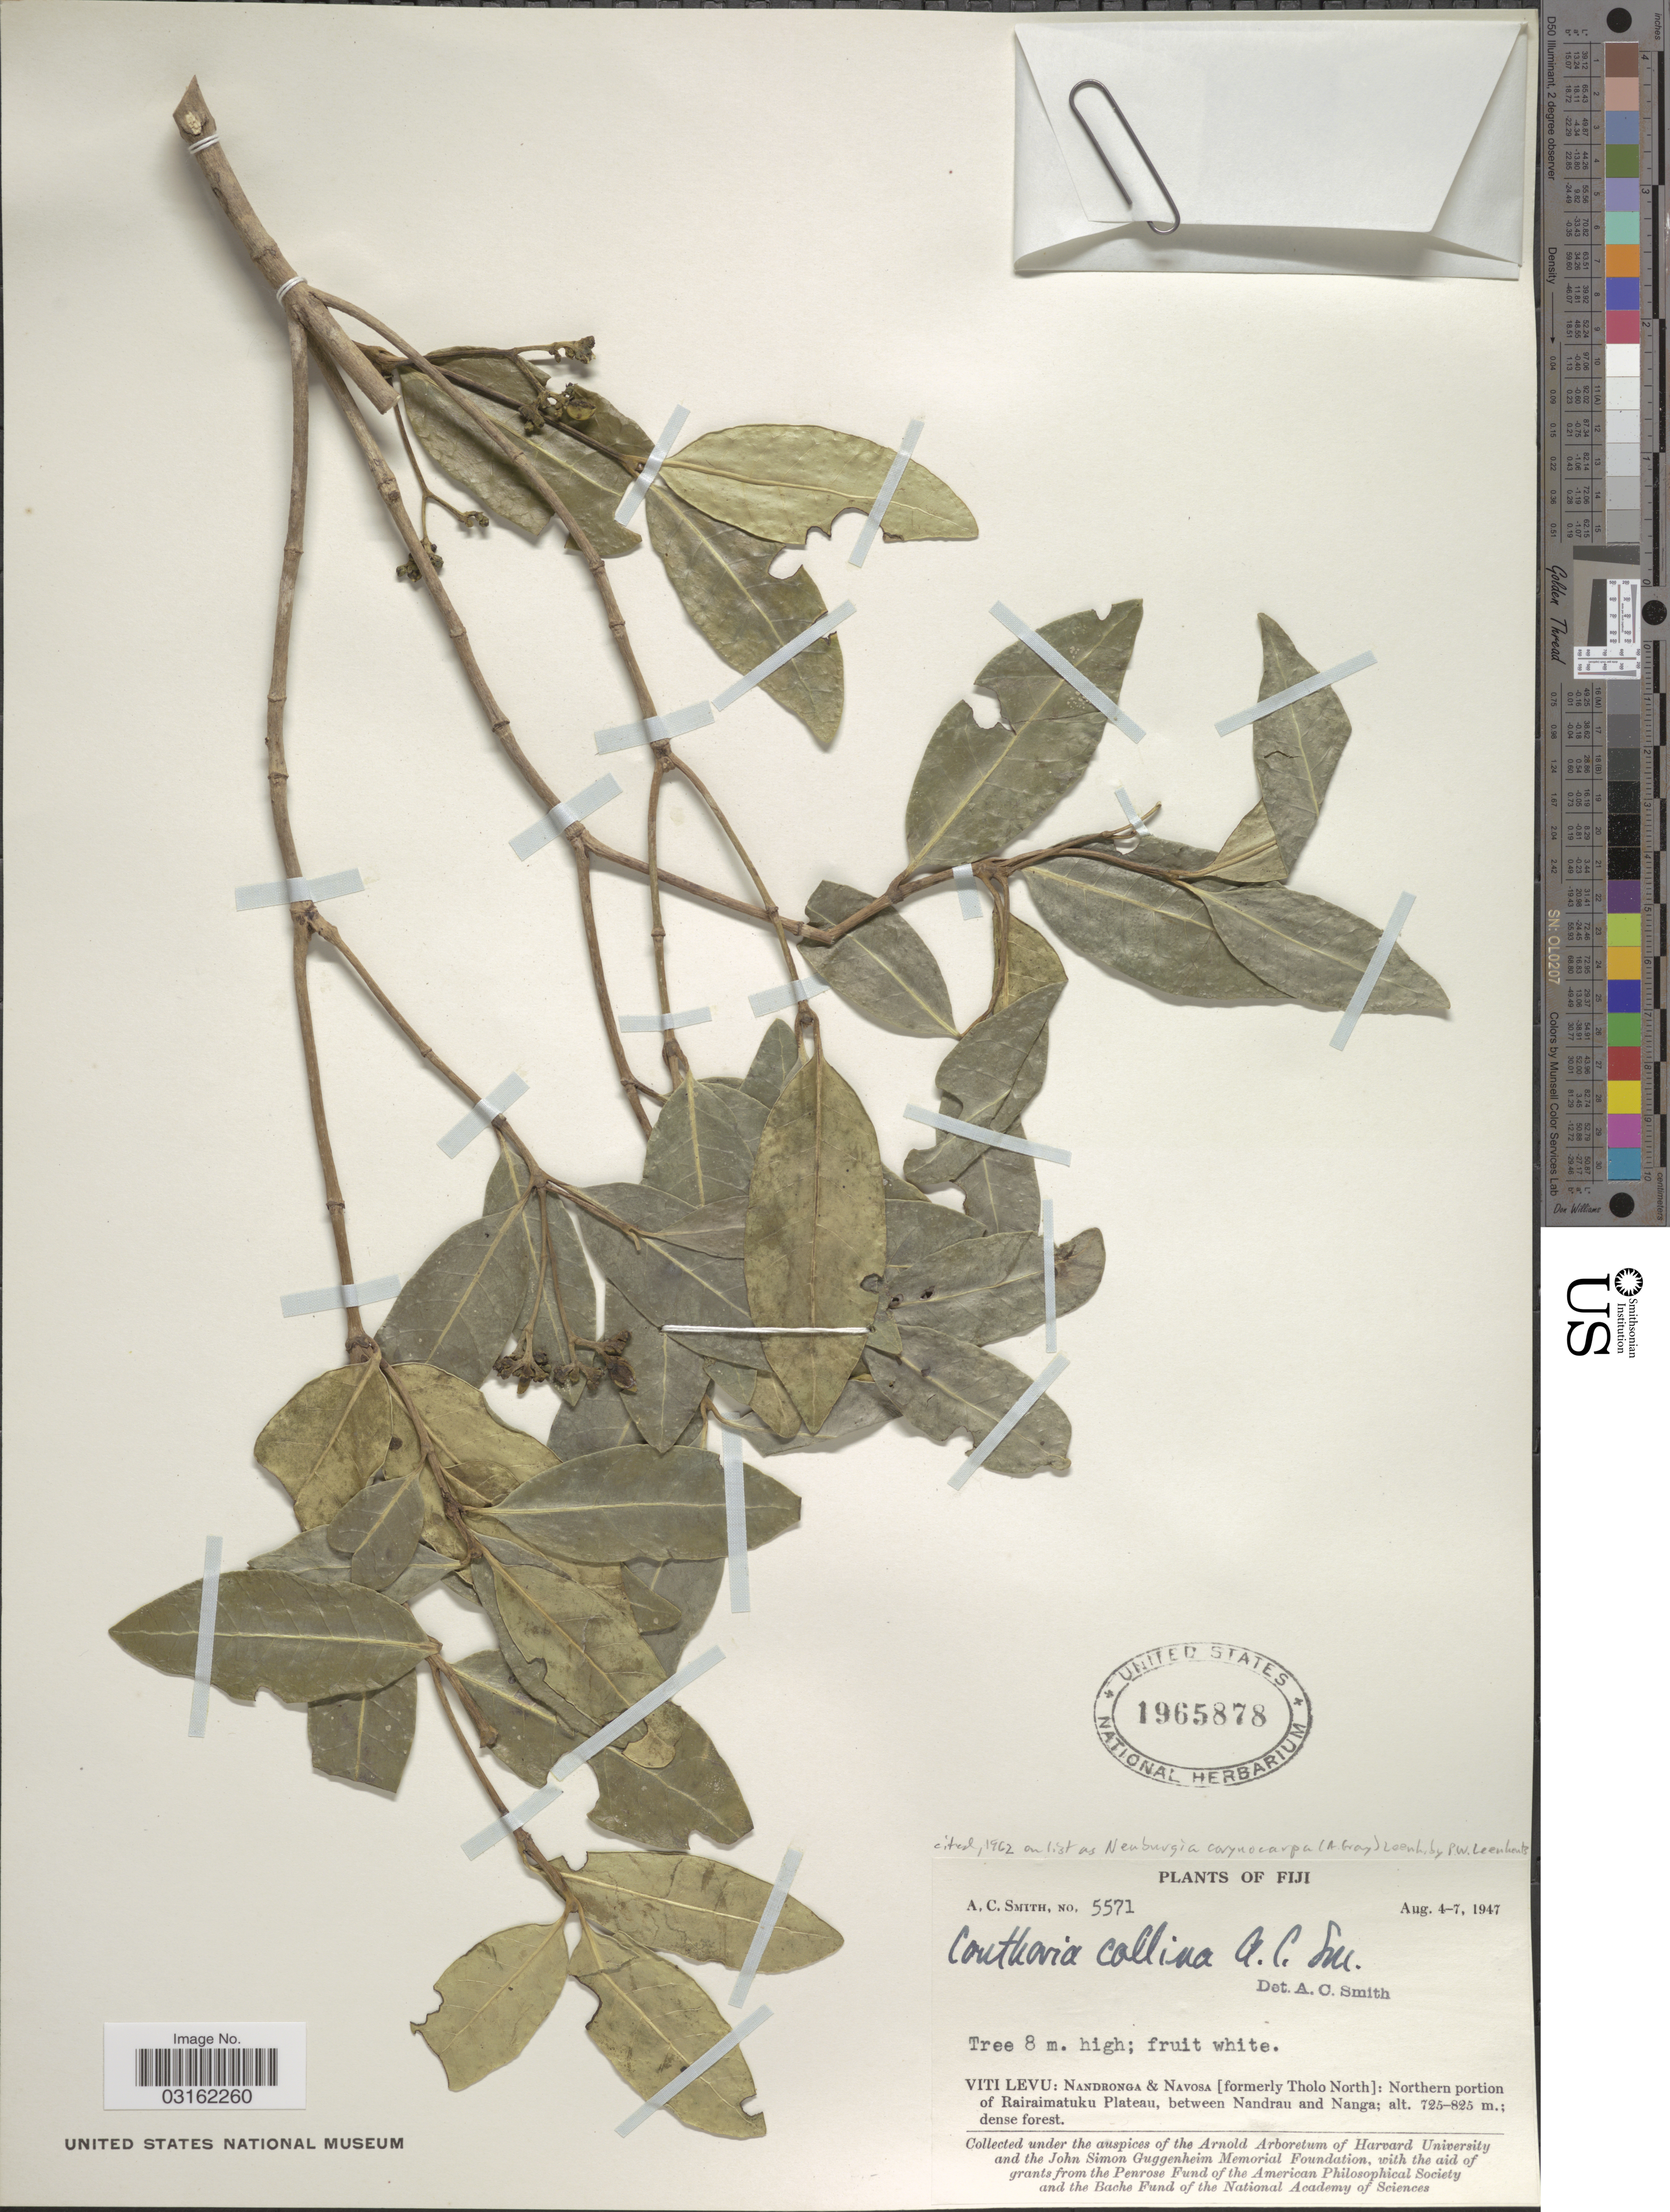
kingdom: Plantae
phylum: Tracheophyta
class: Magnoliopsida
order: Gentianales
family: Loganiaceae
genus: Neuburgia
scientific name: Neuburgia collina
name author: (A.C. Sm.) A.C. Sm.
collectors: A. C. Smith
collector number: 5571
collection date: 1947-08-04/1947-08-07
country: Fiji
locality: Viti Levu: Nandronga & Navosa [formerly Tholo North]: Northern portion of Rairaimatuku Plateau, between Nandrau and Nanga.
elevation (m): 725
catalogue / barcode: US 1965878